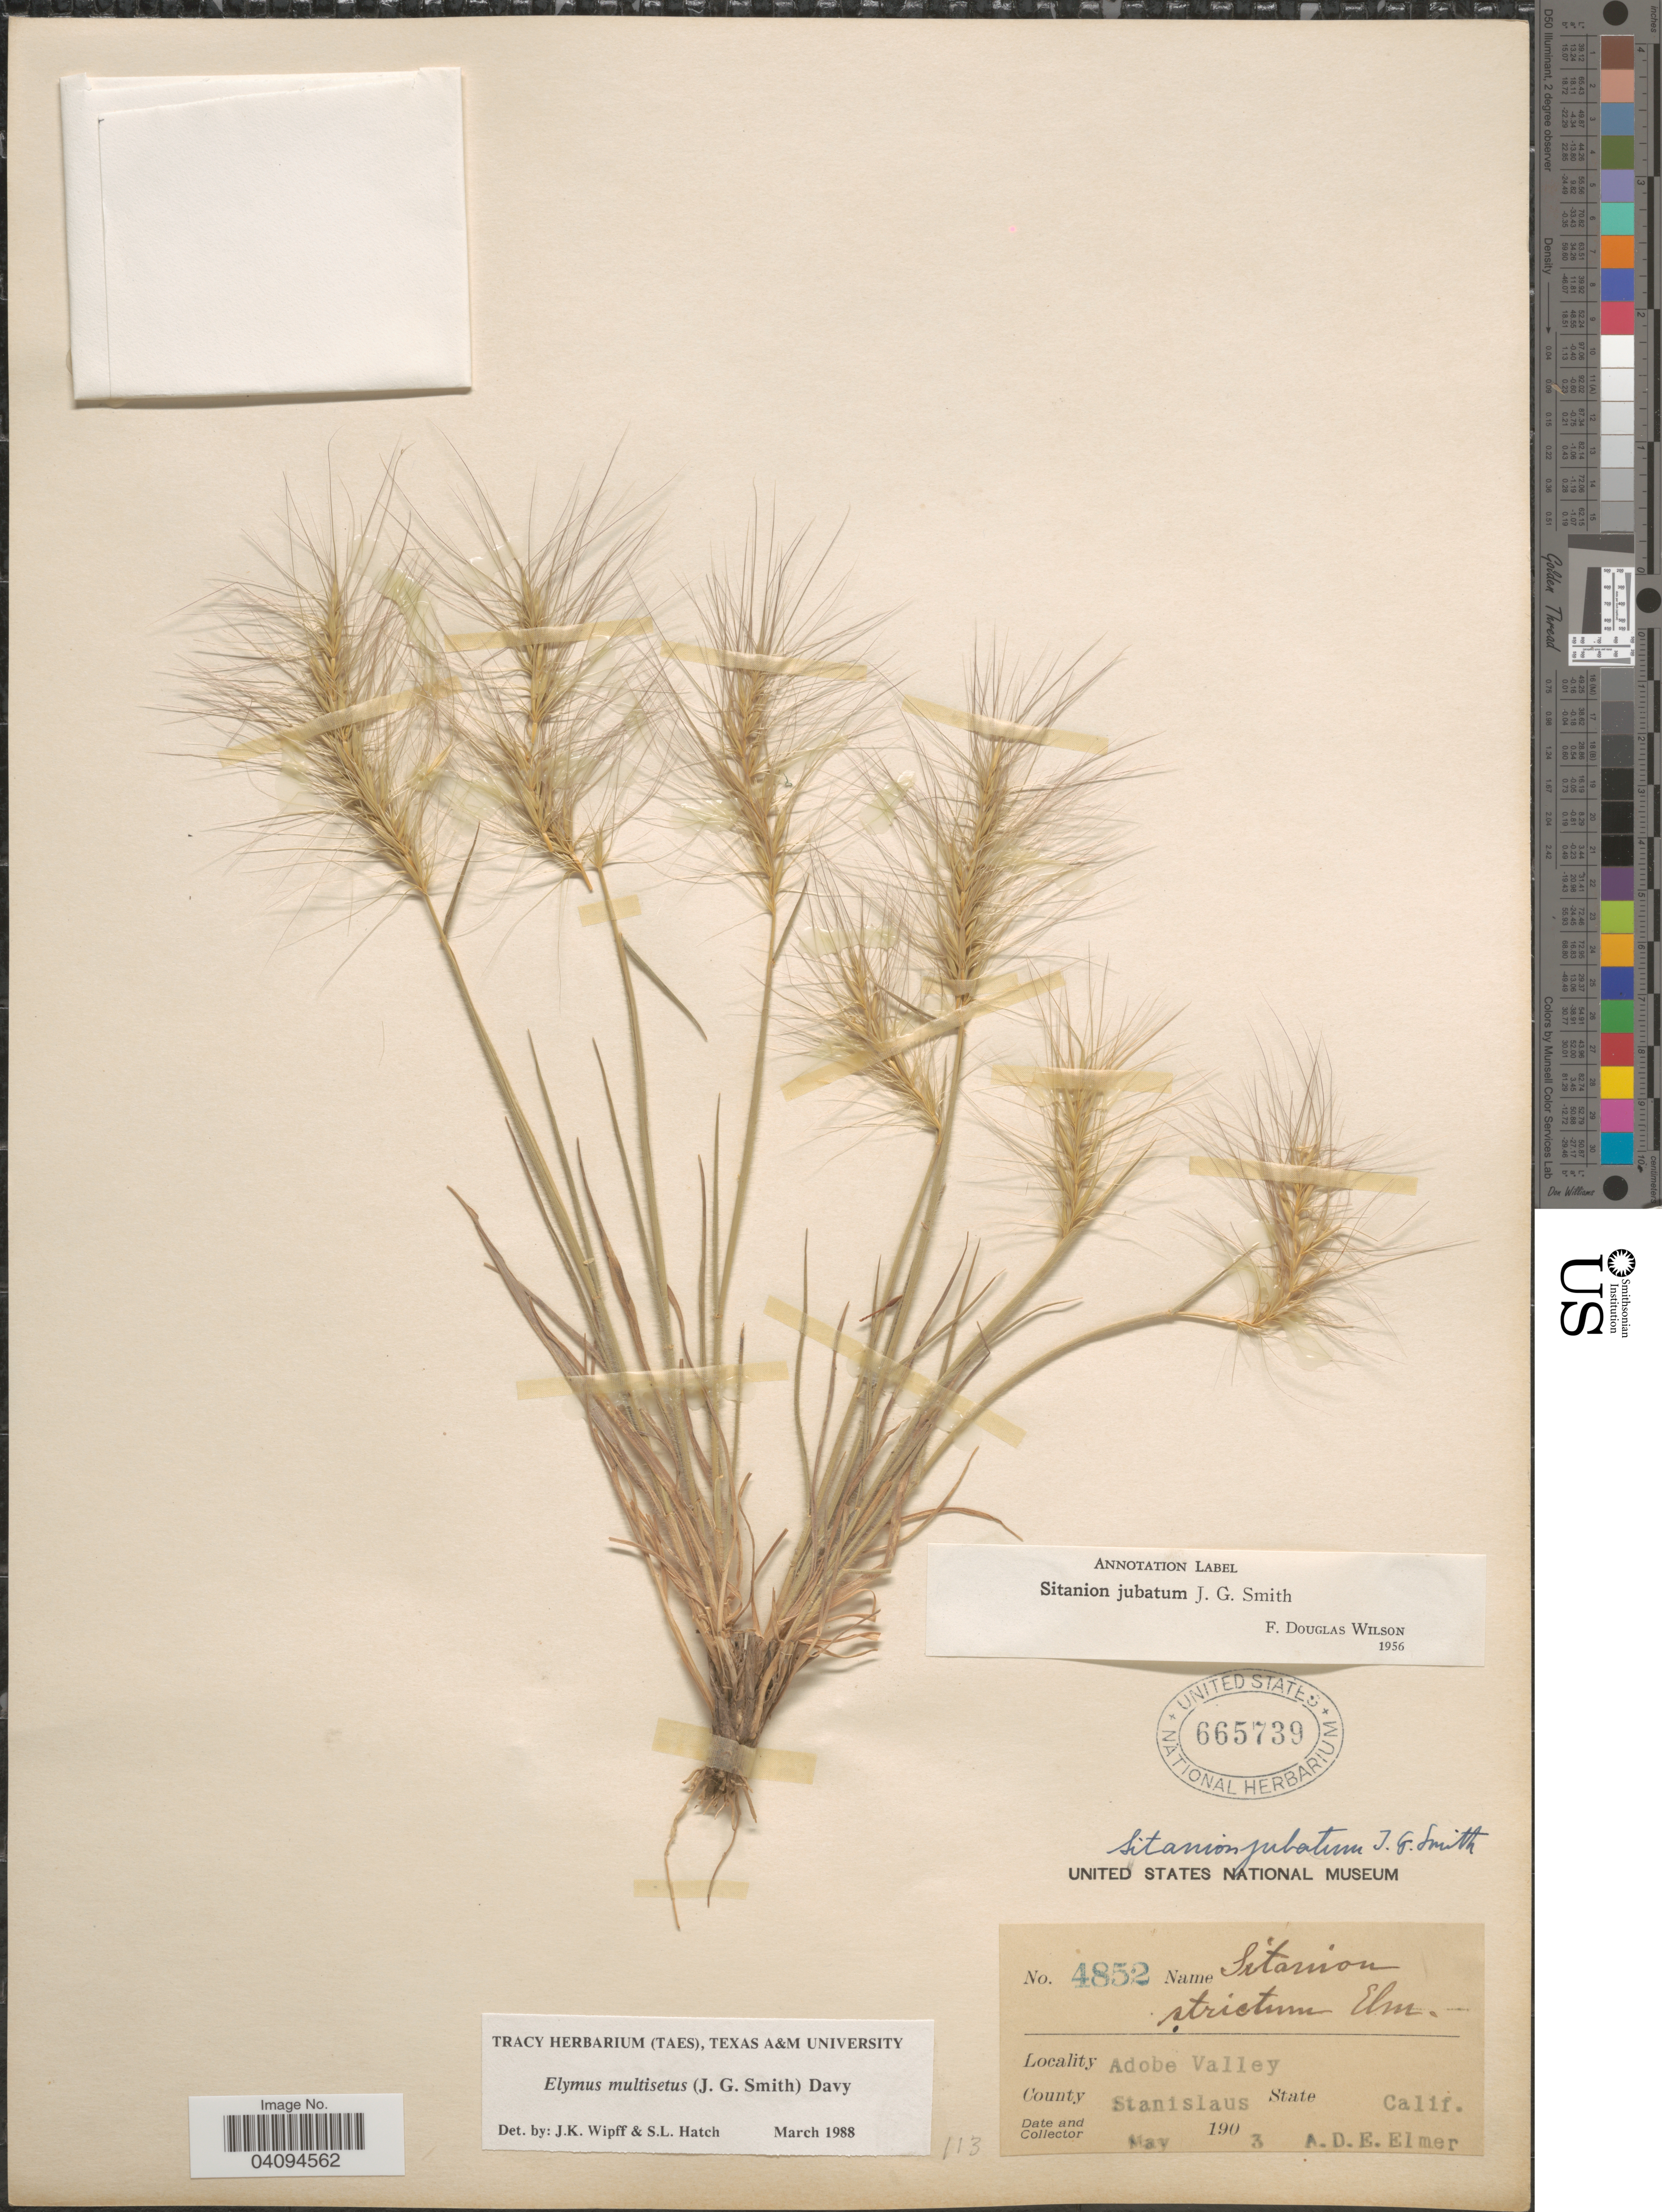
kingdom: Plantae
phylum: Tracheophyta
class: Liliopsida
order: Poales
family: Poaceae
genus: Elymus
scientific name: Elymus multisetus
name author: (J.G. Sm.) Burtt Davy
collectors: A. D. E. Elmer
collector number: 4852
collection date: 1903-05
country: United States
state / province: California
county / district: Stanislaus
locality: Adobe Valley. County Stanislaus.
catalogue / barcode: US 665739